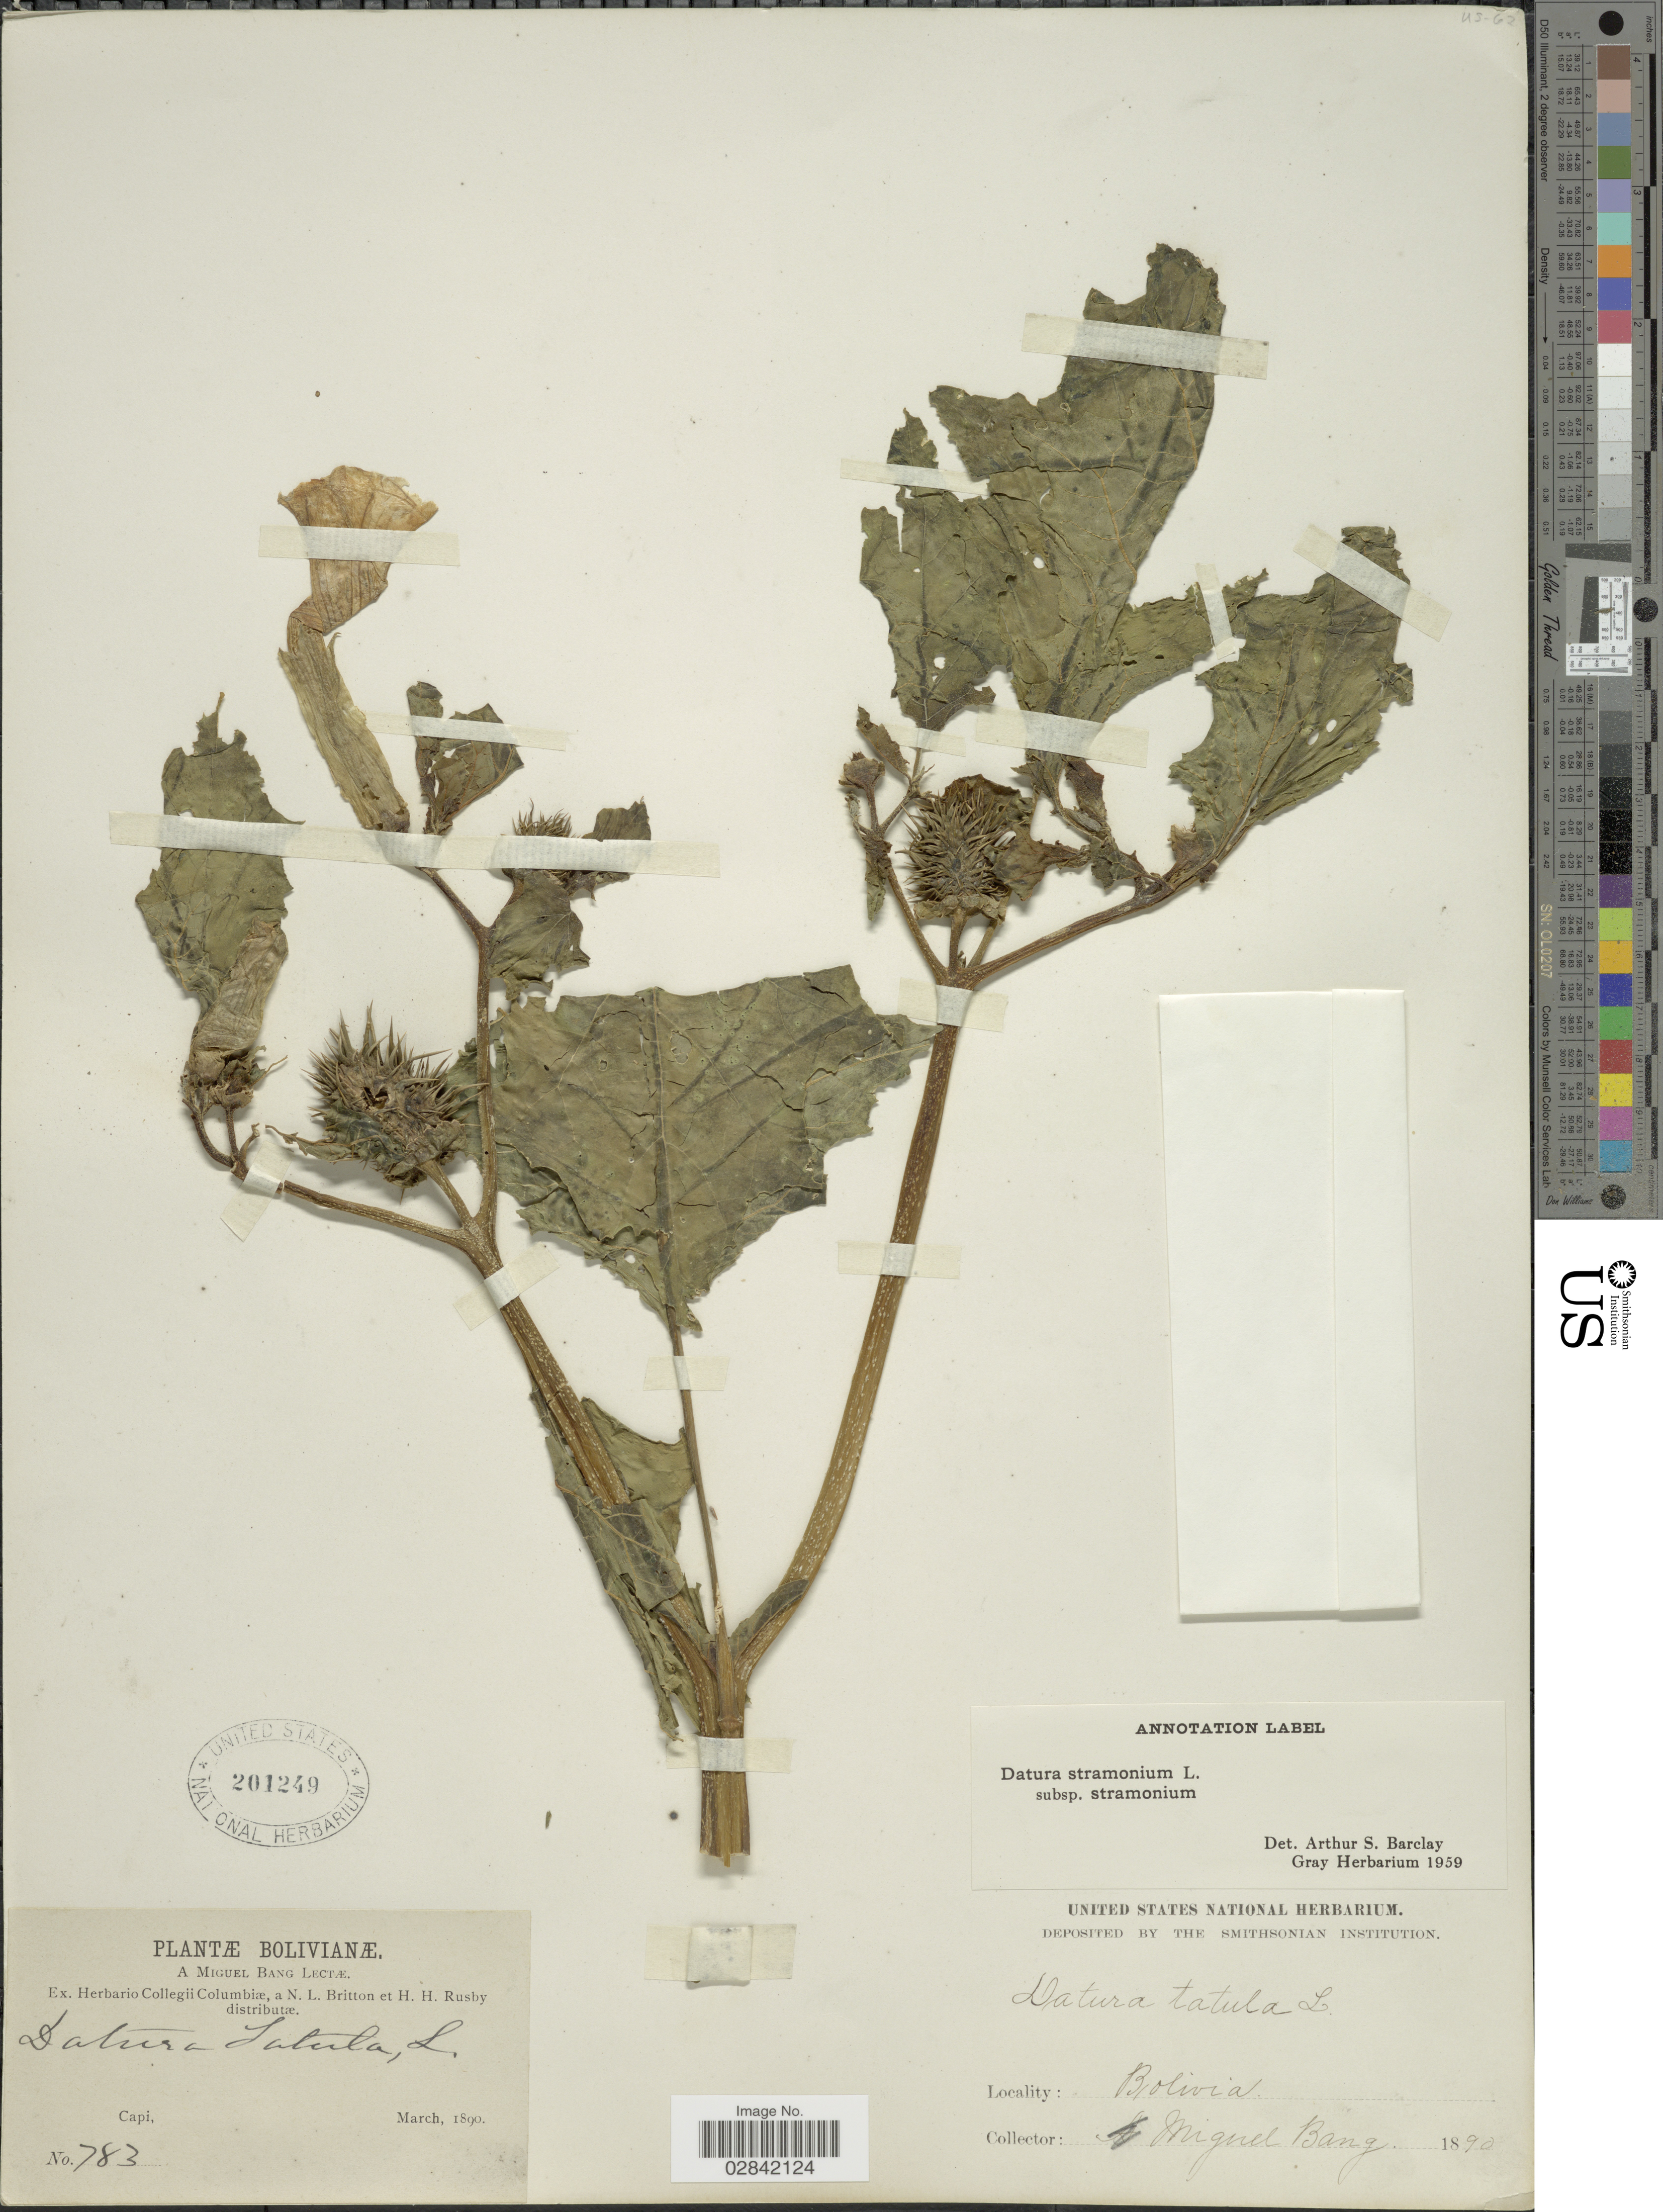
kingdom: Plantae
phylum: Tracheophyta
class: Magnoliopsida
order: Solanales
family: Solanaceae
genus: Datura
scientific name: Datura stramonium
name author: L.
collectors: M. Bang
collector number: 783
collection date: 1890-03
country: Bolivia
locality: Capi.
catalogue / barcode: US 201249